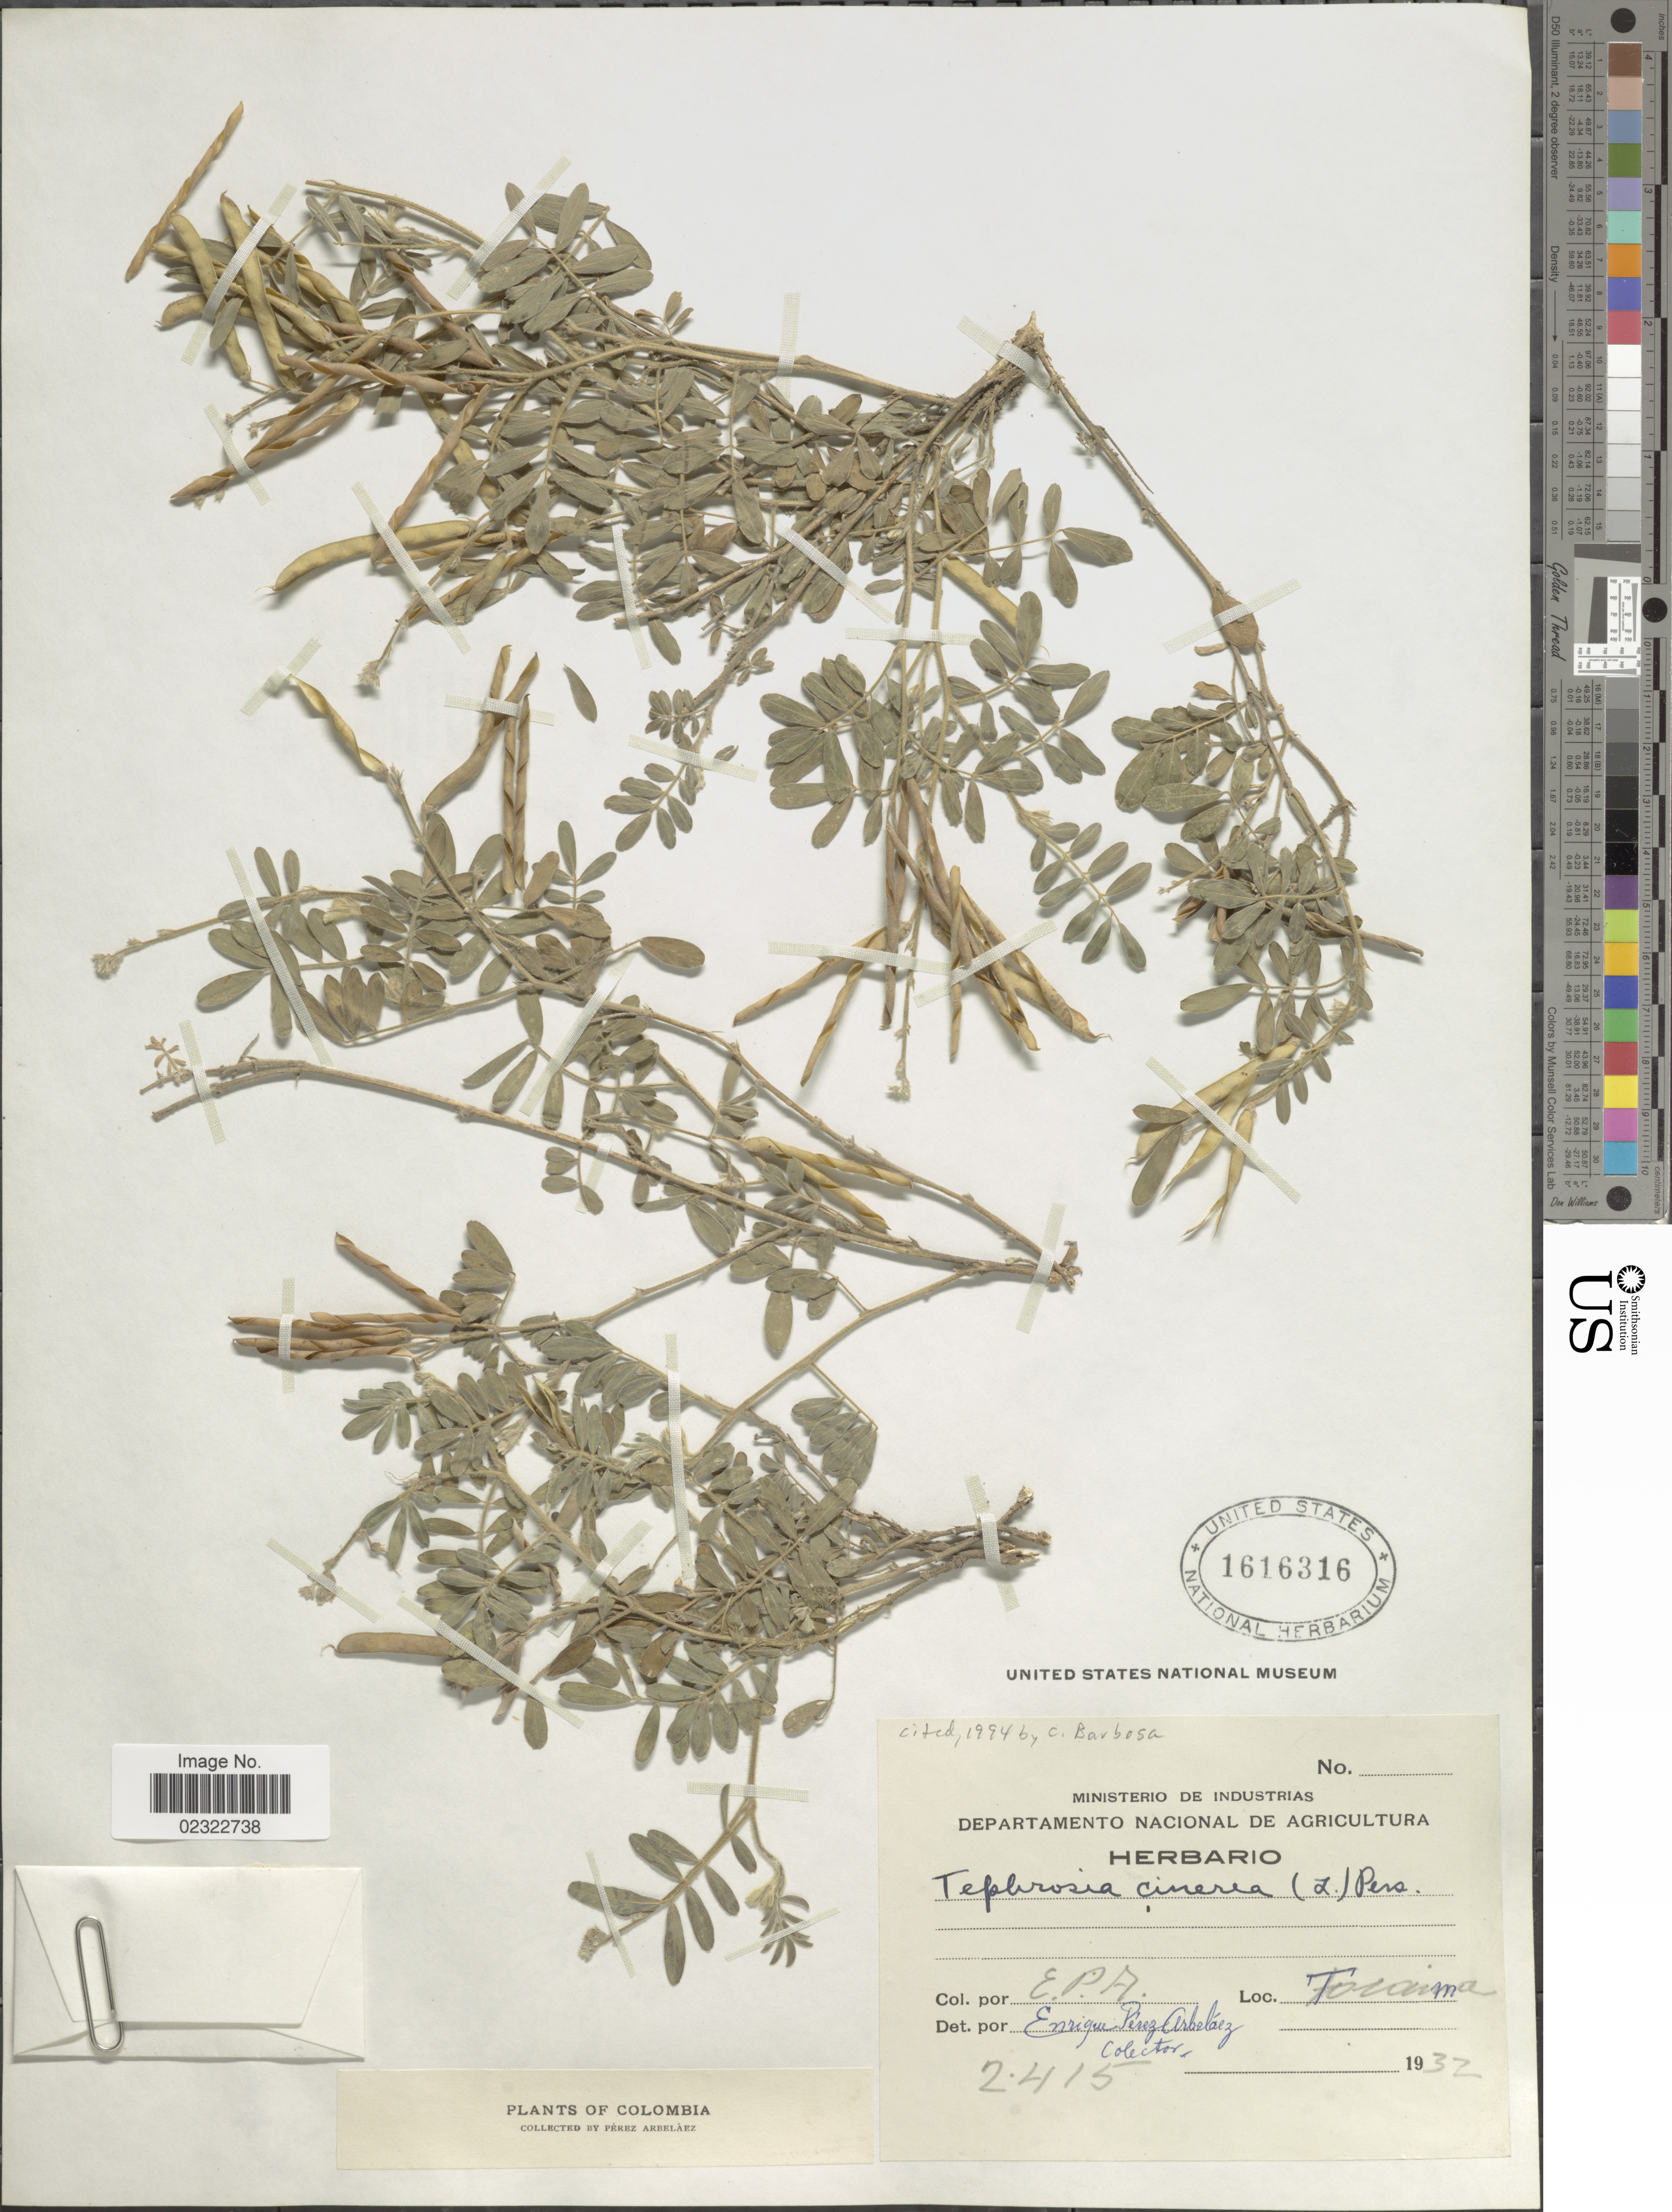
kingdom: Plantae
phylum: Tracheophyta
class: Magnoliopsida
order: Fabales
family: Fabaceae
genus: Tephrosia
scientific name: Tephrosia cinerea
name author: (L.) Pers.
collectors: E. Pérez Arbeláez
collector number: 2415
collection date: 1932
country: Colombia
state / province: Cundinamarca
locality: Tocaima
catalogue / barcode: US 1616316